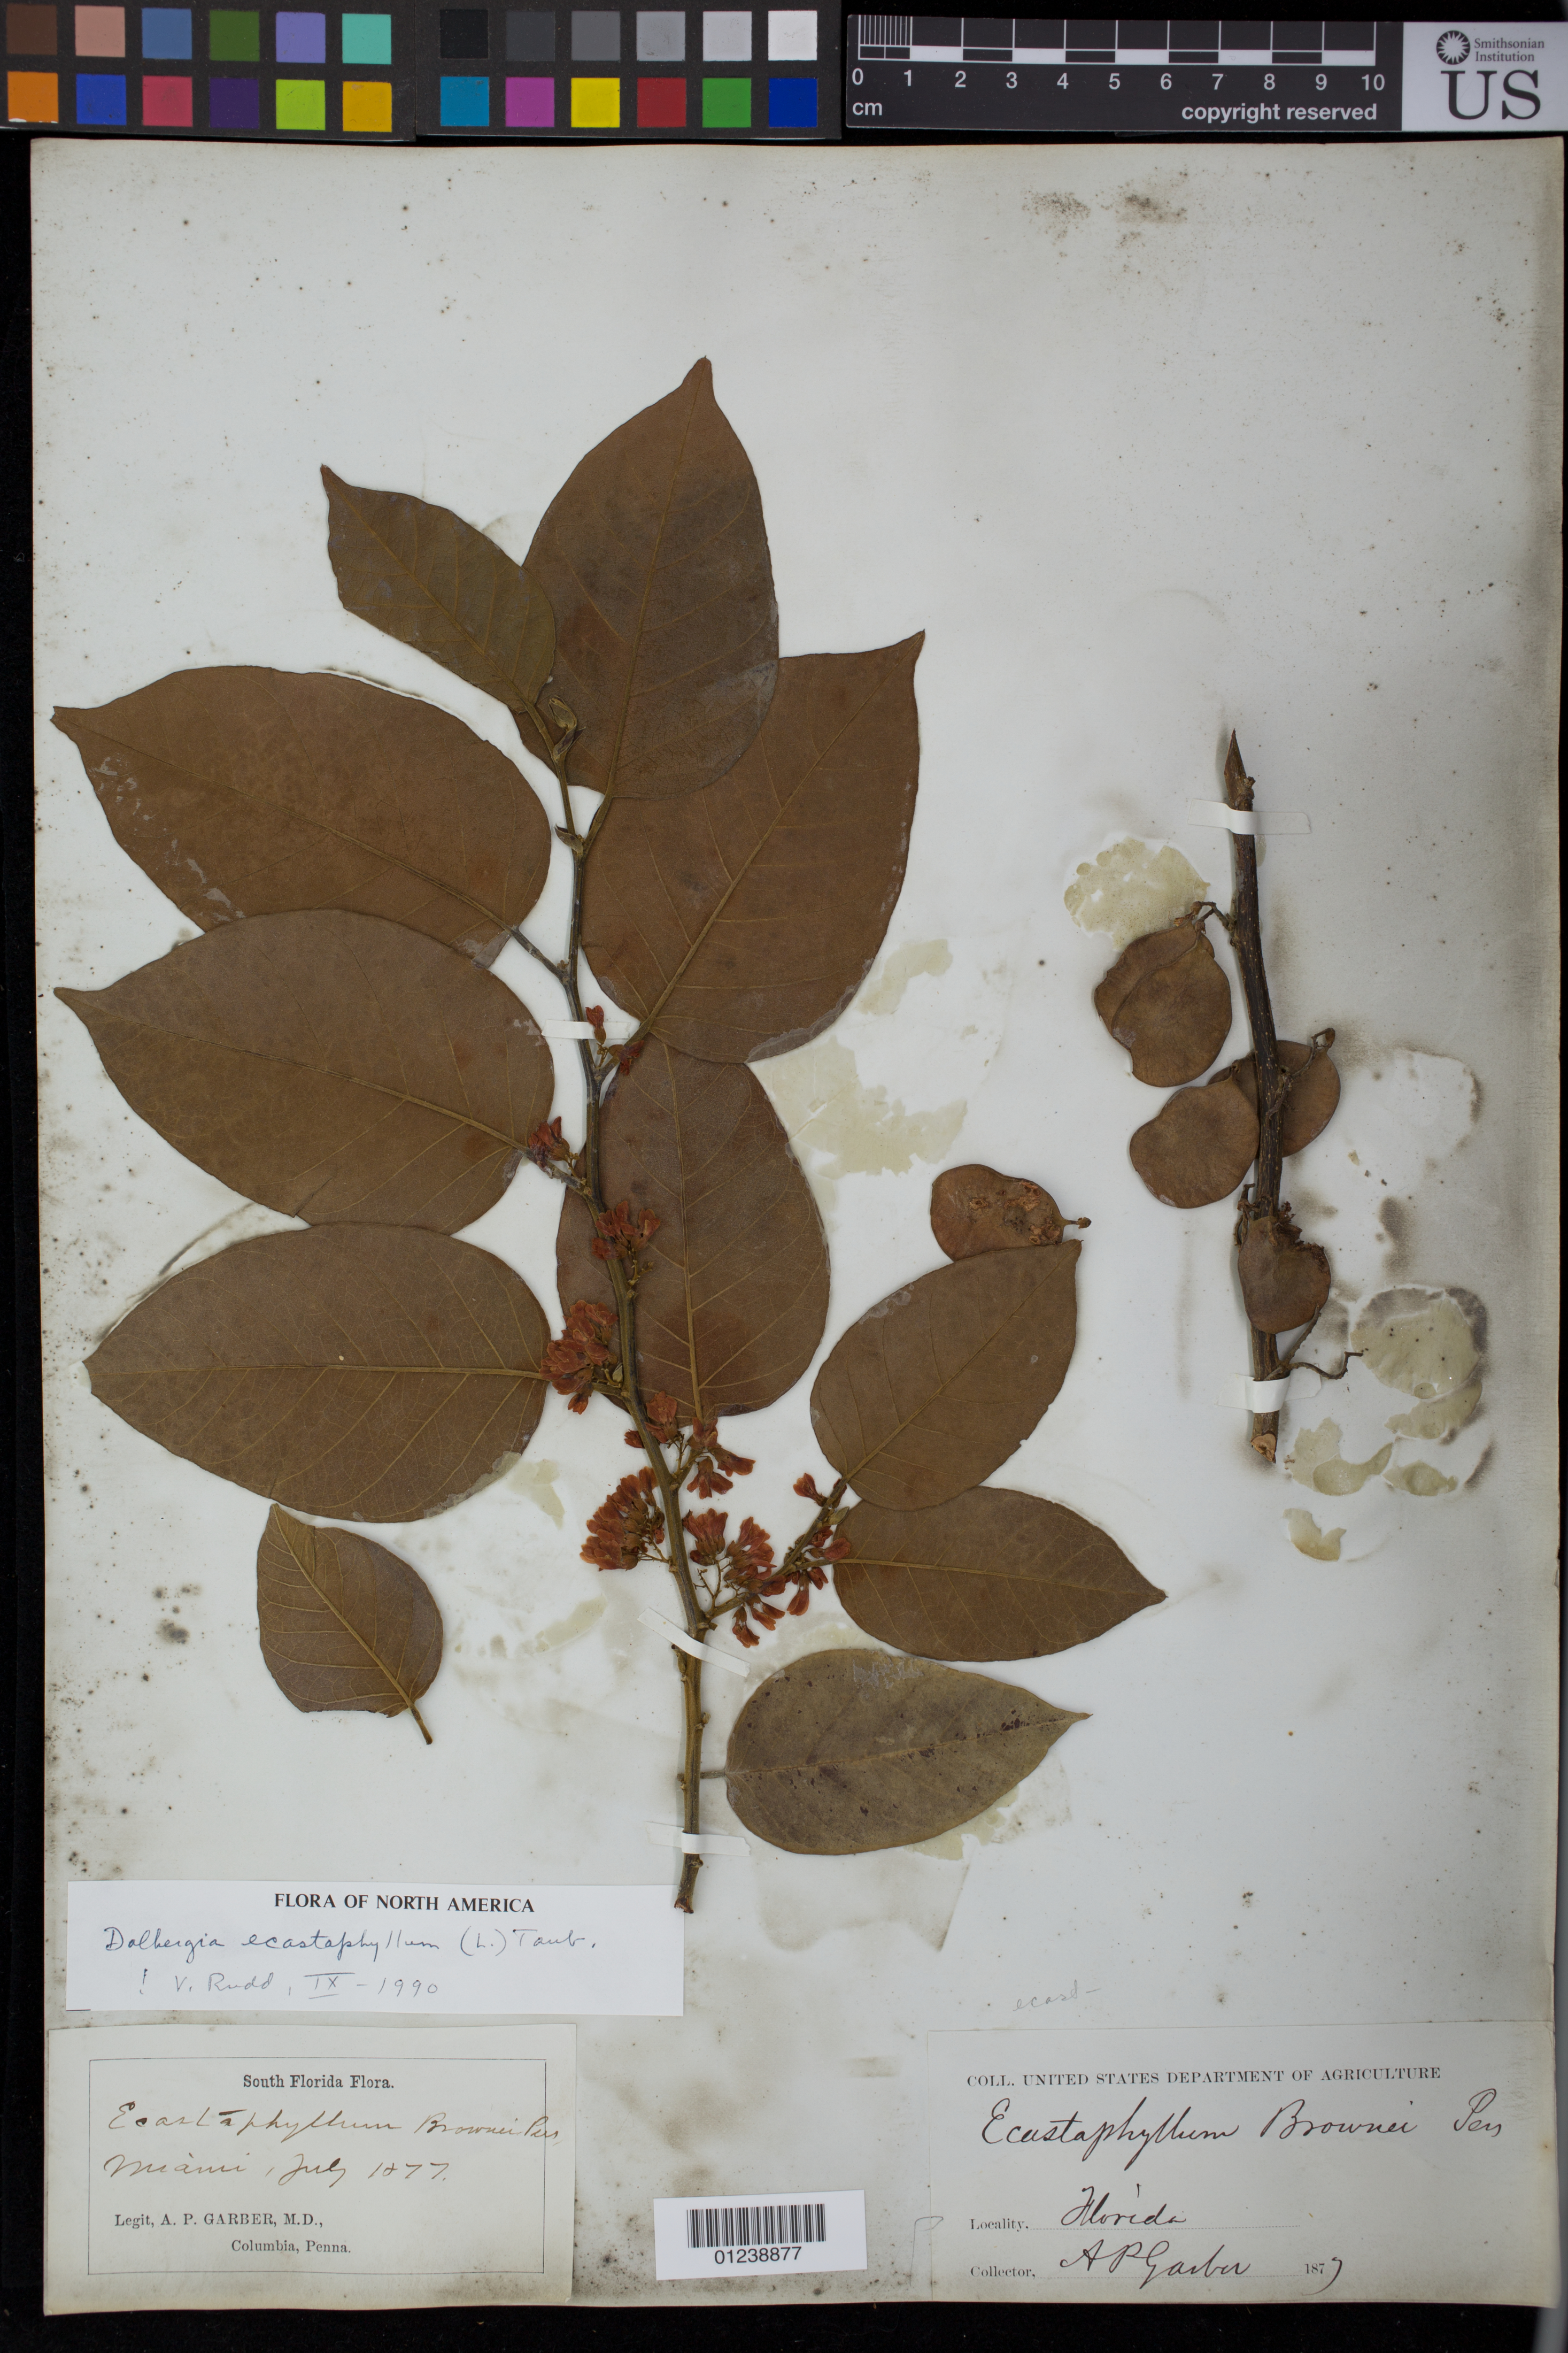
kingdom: Plantae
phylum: Tracheophyta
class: Magnoliopsida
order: Fabales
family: Fabaceae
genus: Dalbergia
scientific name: Dalbergia ecastaphyllum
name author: (L.) Taub.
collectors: A. P. Garber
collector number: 187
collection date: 1977-07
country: United States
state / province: Florida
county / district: Miami-Dade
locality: Miami